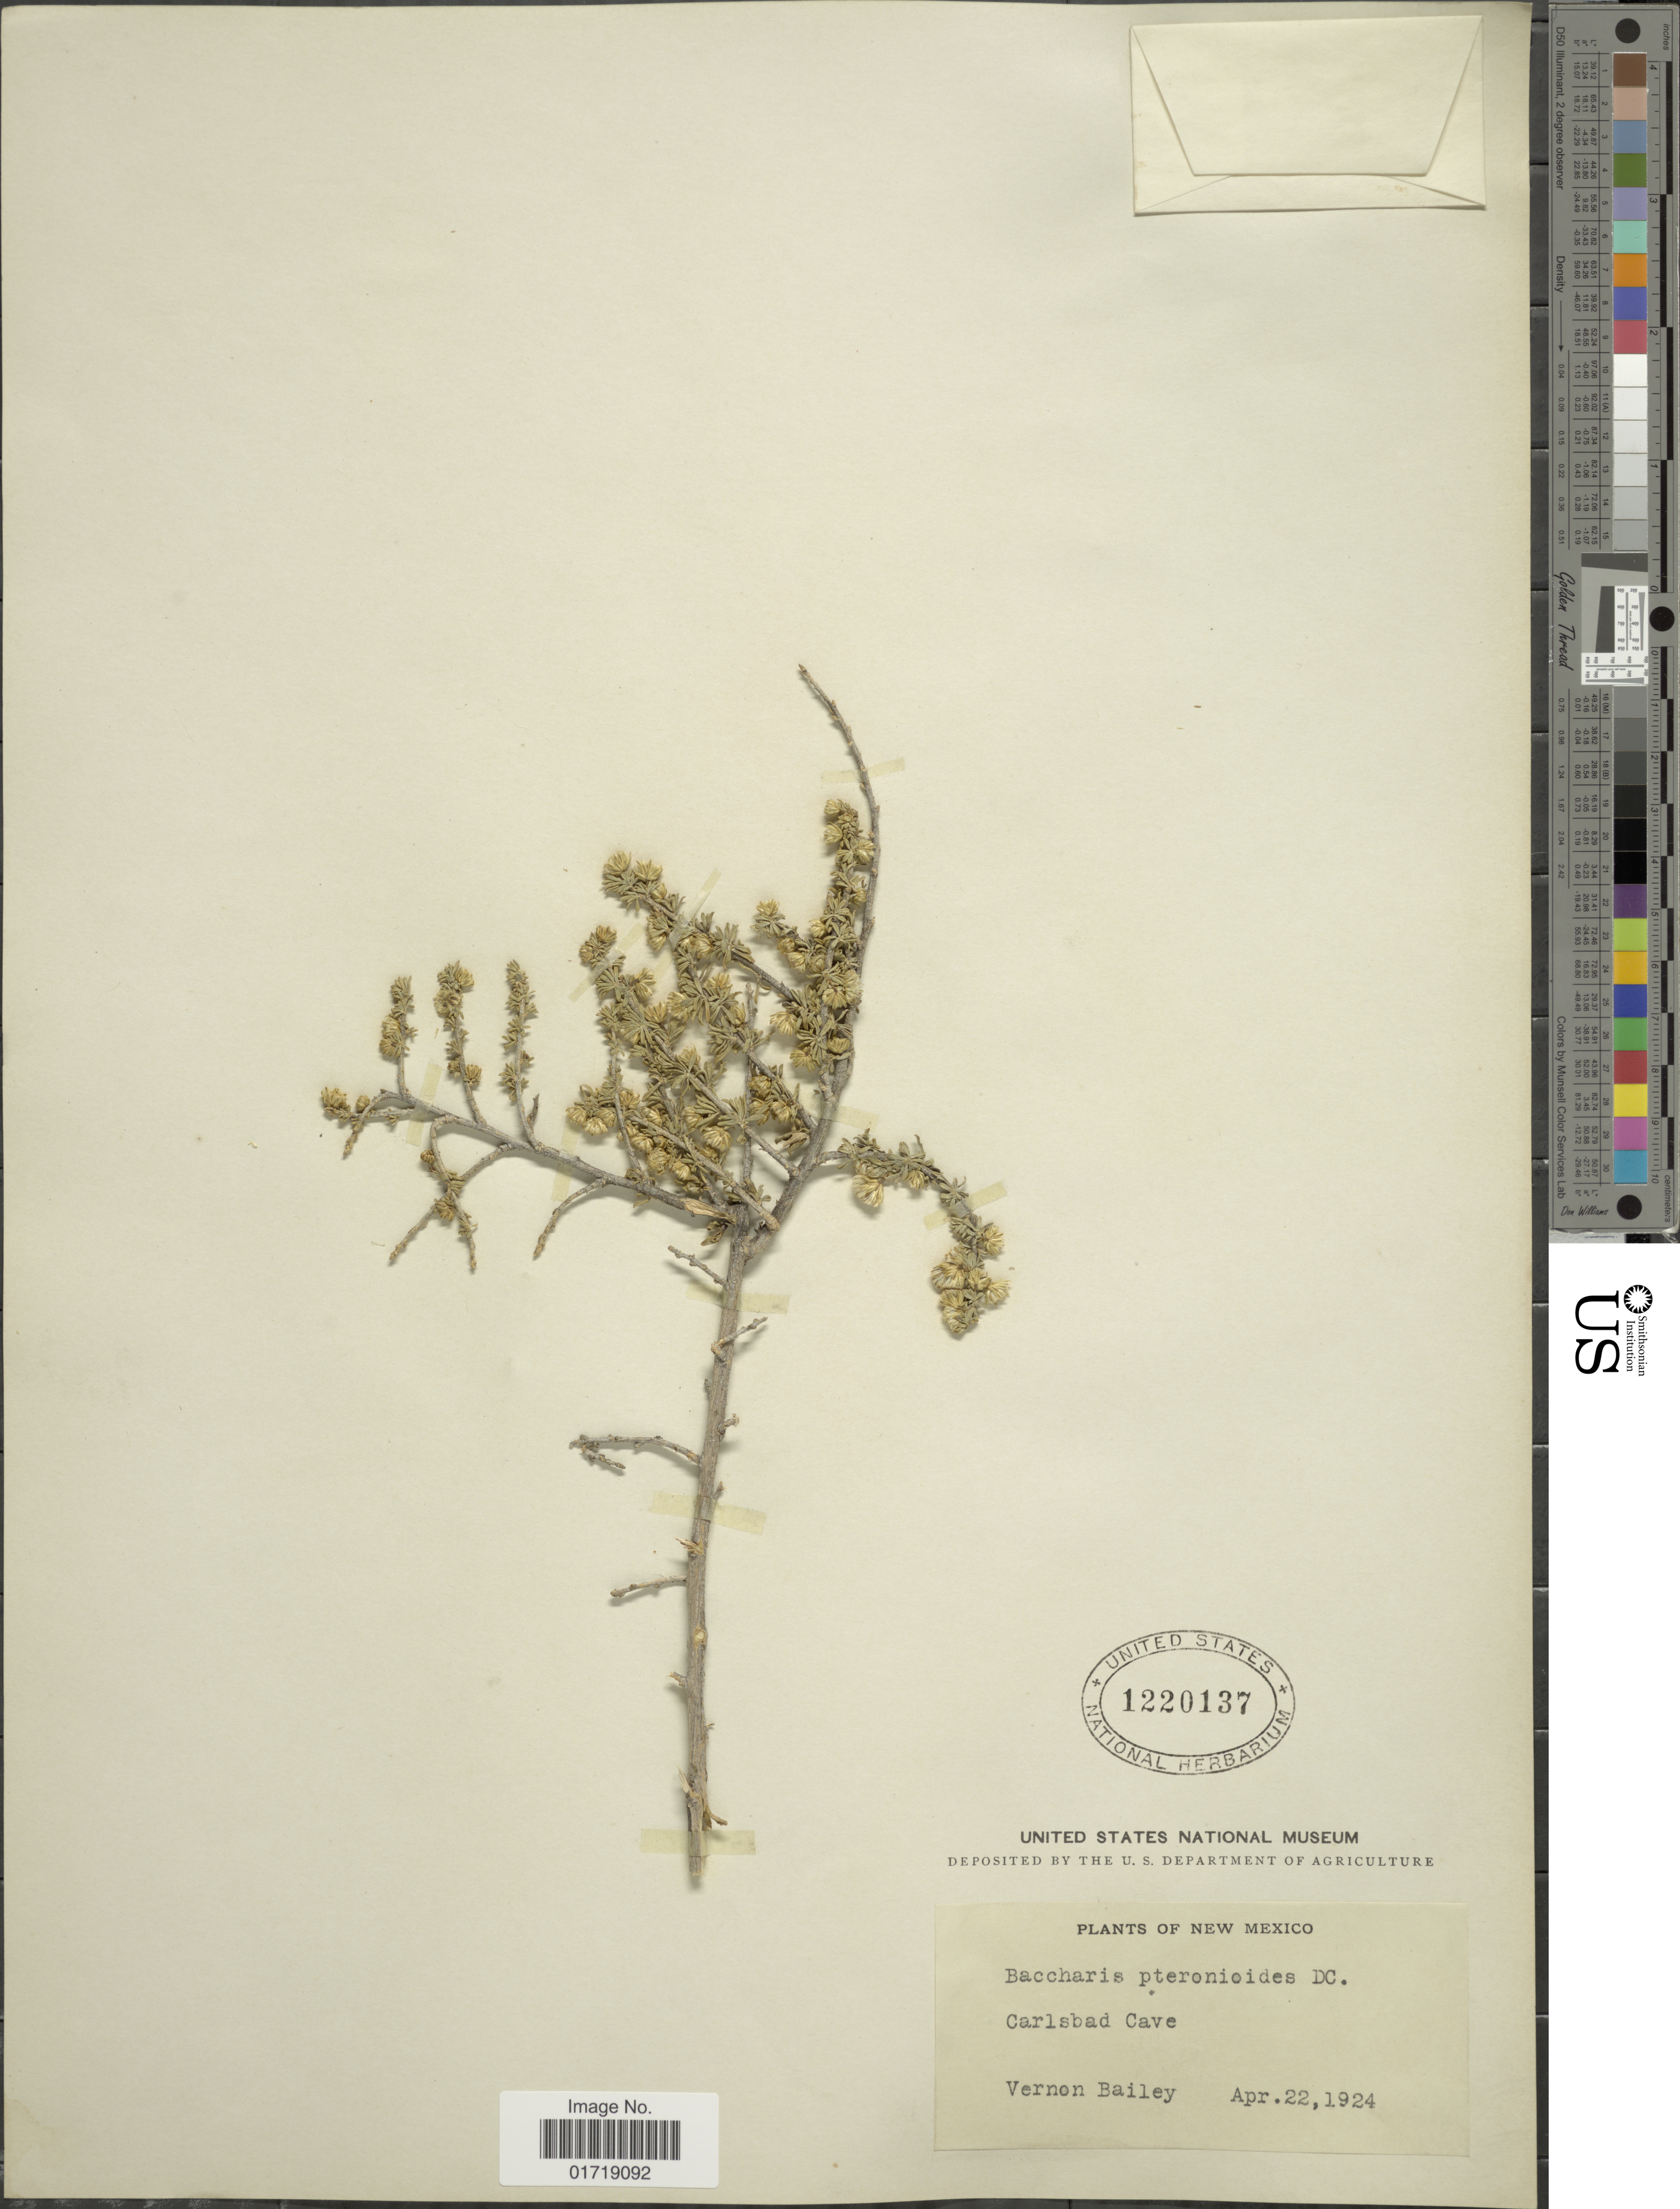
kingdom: Plantae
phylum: Tracheophyta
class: Magnoliopsida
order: Asterales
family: Asteraceae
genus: Baccharis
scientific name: Baccharis pteronioides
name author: DC.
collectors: V. O. Bailey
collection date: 1924-04-22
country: United States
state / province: New Mexico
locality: Carlsbad Cave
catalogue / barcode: US 1220137